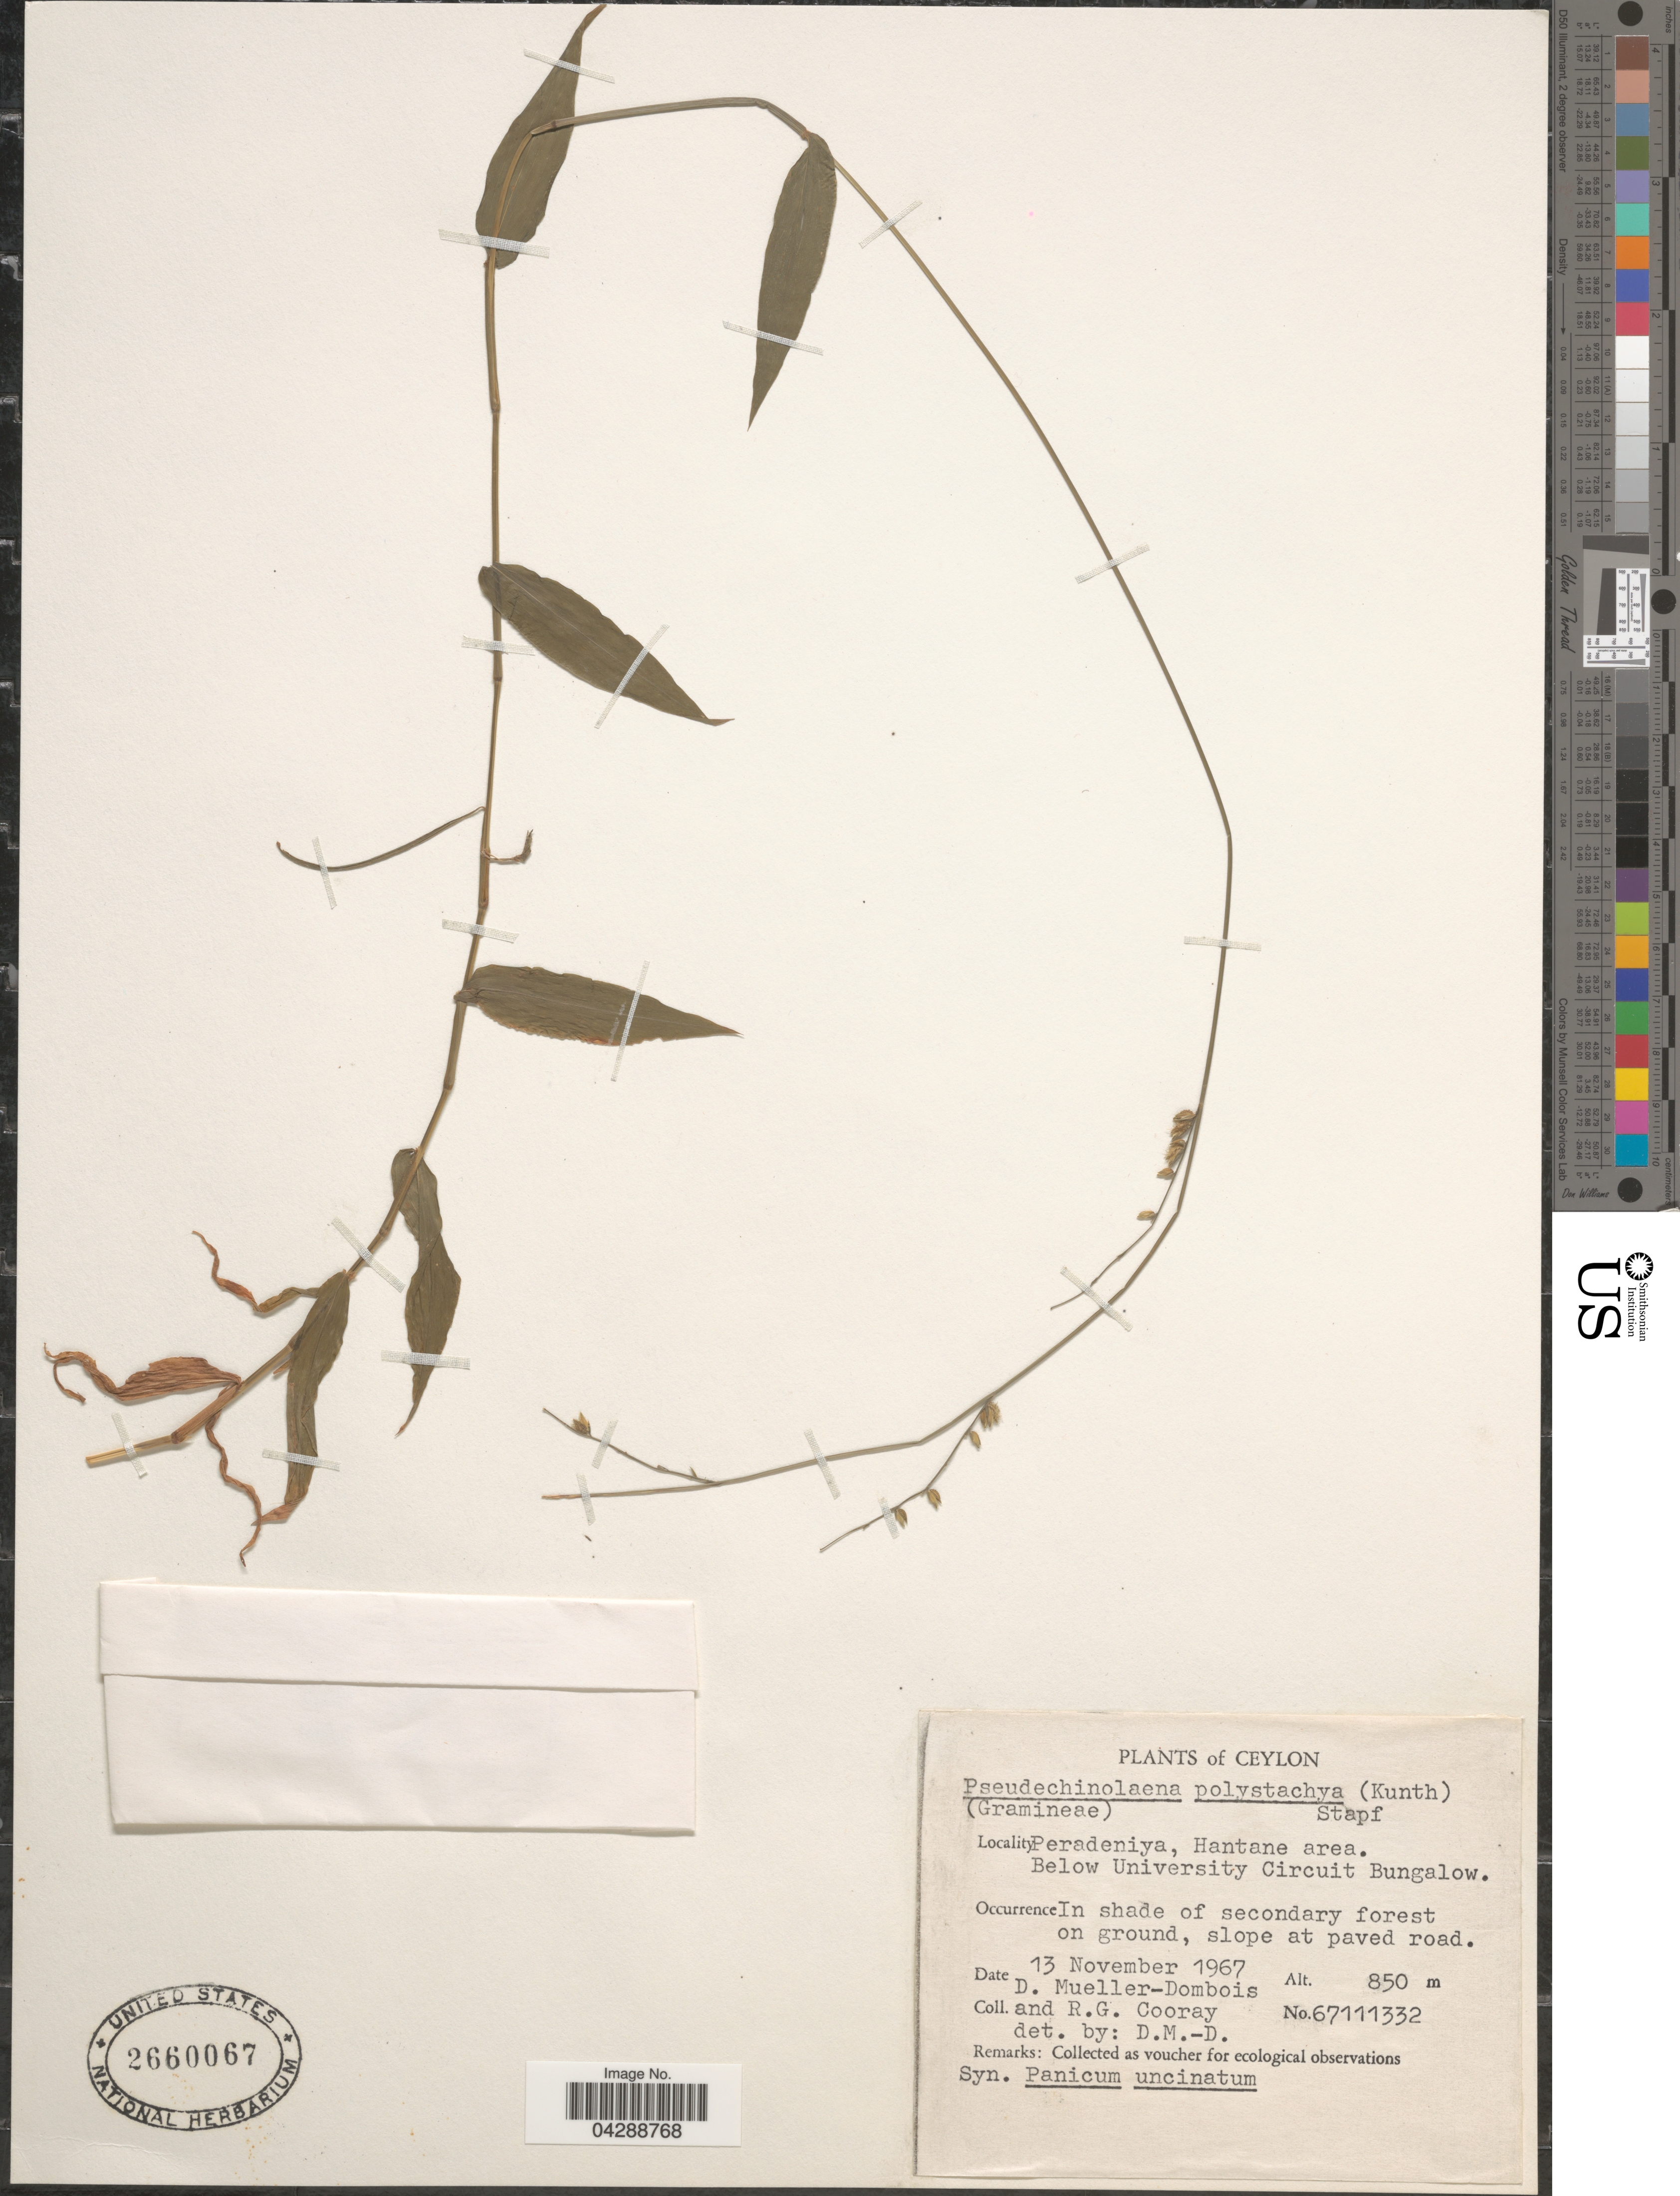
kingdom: Plantae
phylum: Tracheophyta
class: Liliopsida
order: Poales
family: Poaceae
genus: Pseudechinolaena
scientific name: Pseudechinolaena polystachya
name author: (Kunth) Stapf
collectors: D. Mueller-Dombois & R. Cooray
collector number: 67111332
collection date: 1967-11-13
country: Sri Lanka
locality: Ceylon. Peradeniya, Hantane area. Below University Circuit Bungalow. In shade of secondary forest on ground, slope at paved road.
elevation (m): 850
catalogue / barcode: US 2660067